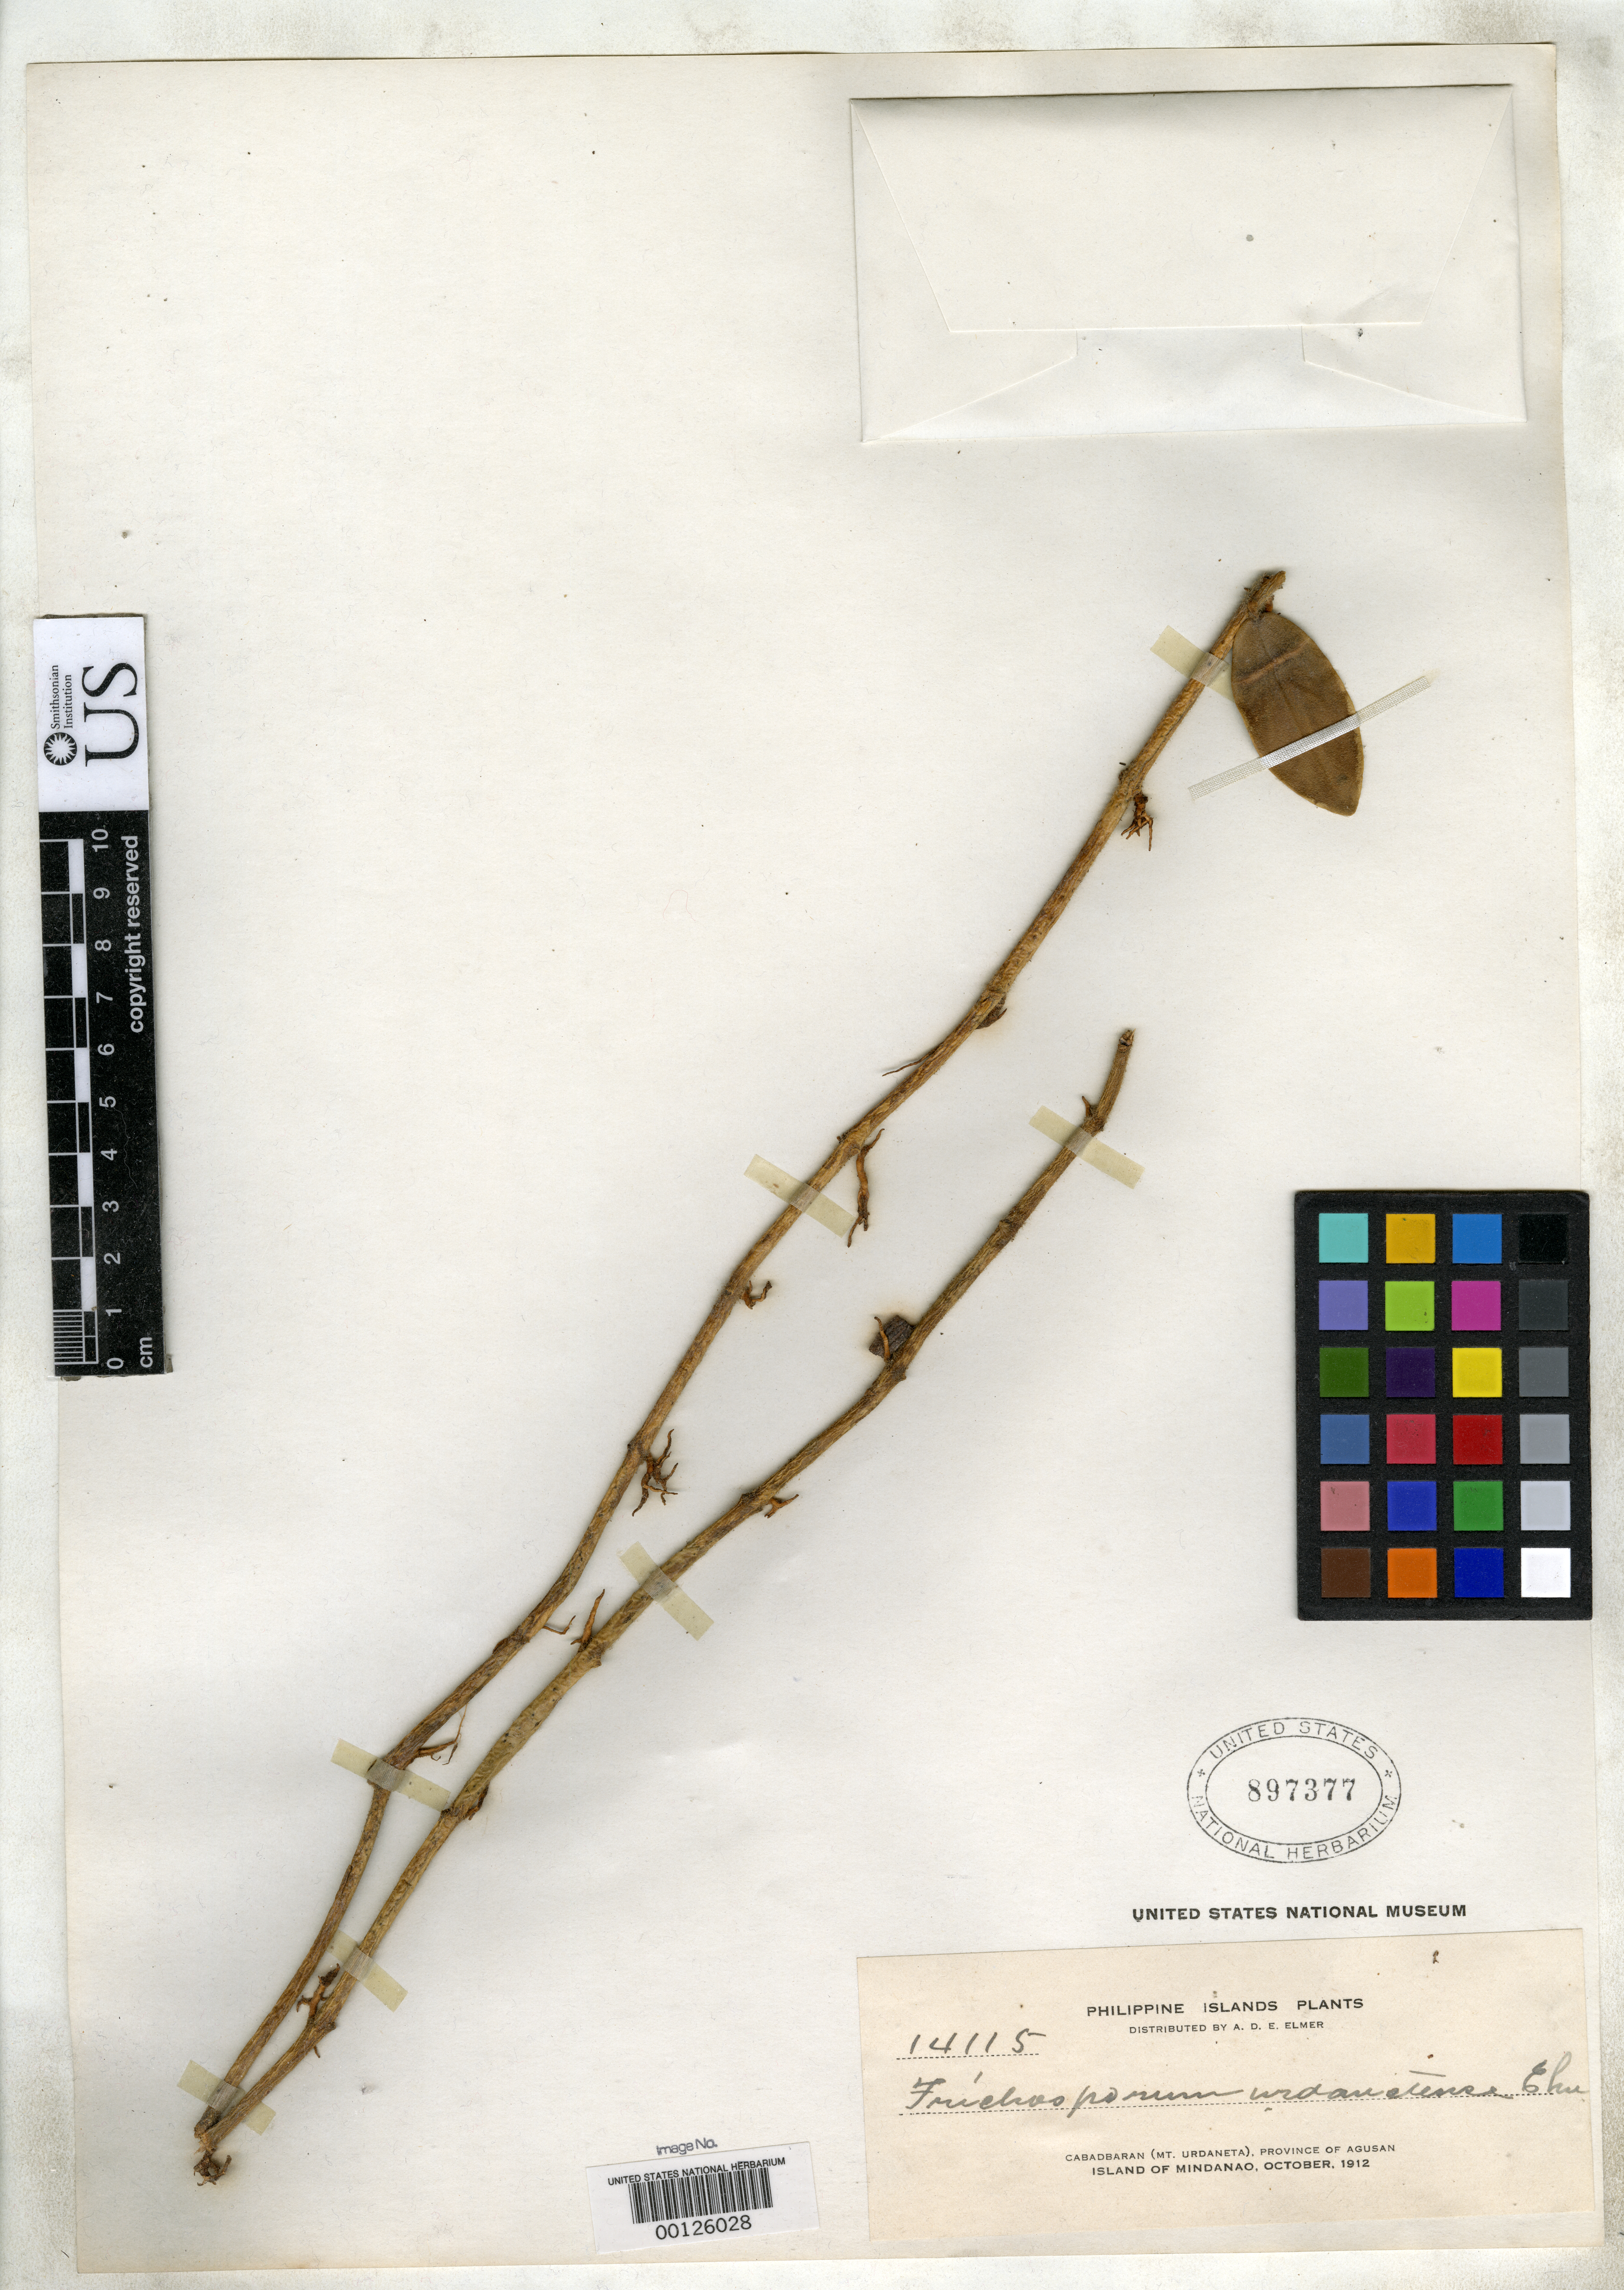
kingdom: Plantae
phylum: Tracheophyta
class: Magnoliopsida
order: Lamiales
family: Gesneriaceae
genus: Trichosporum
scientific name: Trichosporum urdanetense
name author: Elmer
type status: Isotype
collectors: A. D. E. Elmer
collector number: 14115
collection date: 1912-10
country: Philippines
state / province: Caraga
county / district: Agusan del Norte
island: Mindanao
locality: Cabadbaran (Mt. Urdaneta), Province of Agusan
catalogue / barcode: US 897377